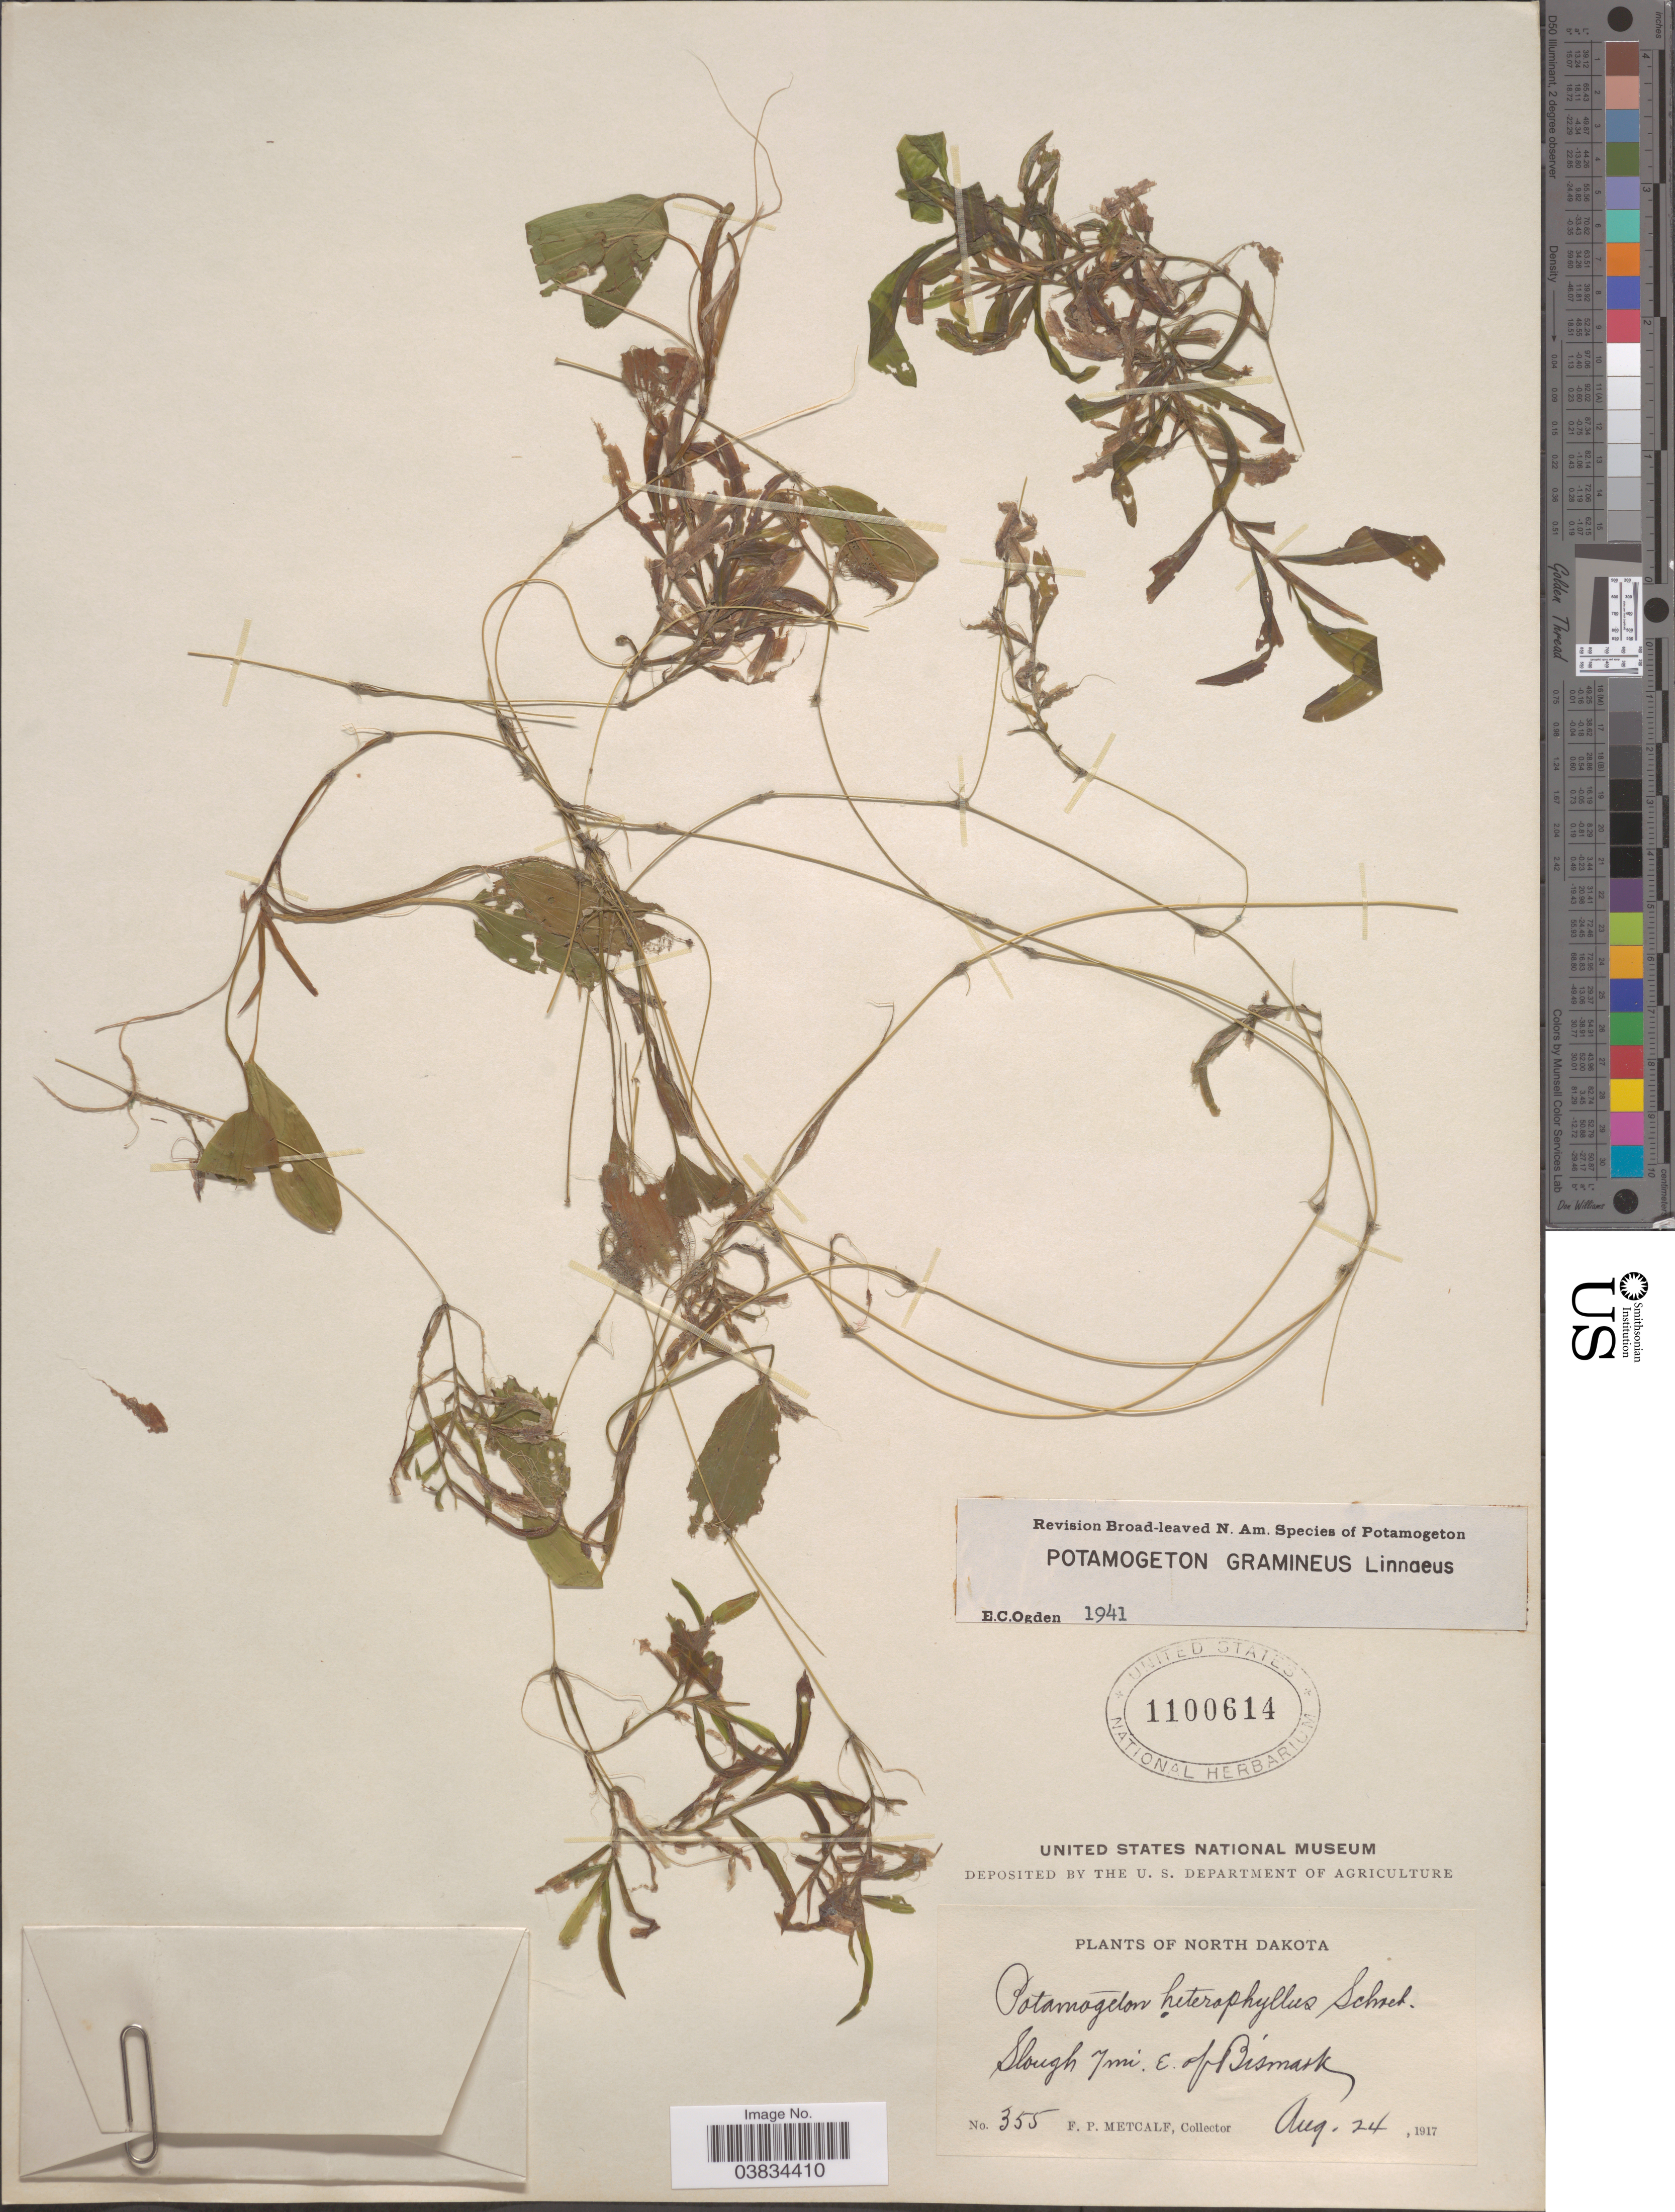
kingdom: Plantae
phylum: Tracheophyta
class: Liliopsida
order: Alismatales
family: Potamogetonaceae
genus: Potamogeton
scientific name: Potamogeton gramineus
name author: L.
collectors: F. Metcalf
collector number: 355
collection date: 1917-08-24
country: United States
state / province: North Dakota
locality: Slough 7 mi. E. of Bismark.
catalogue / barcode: US 1100614